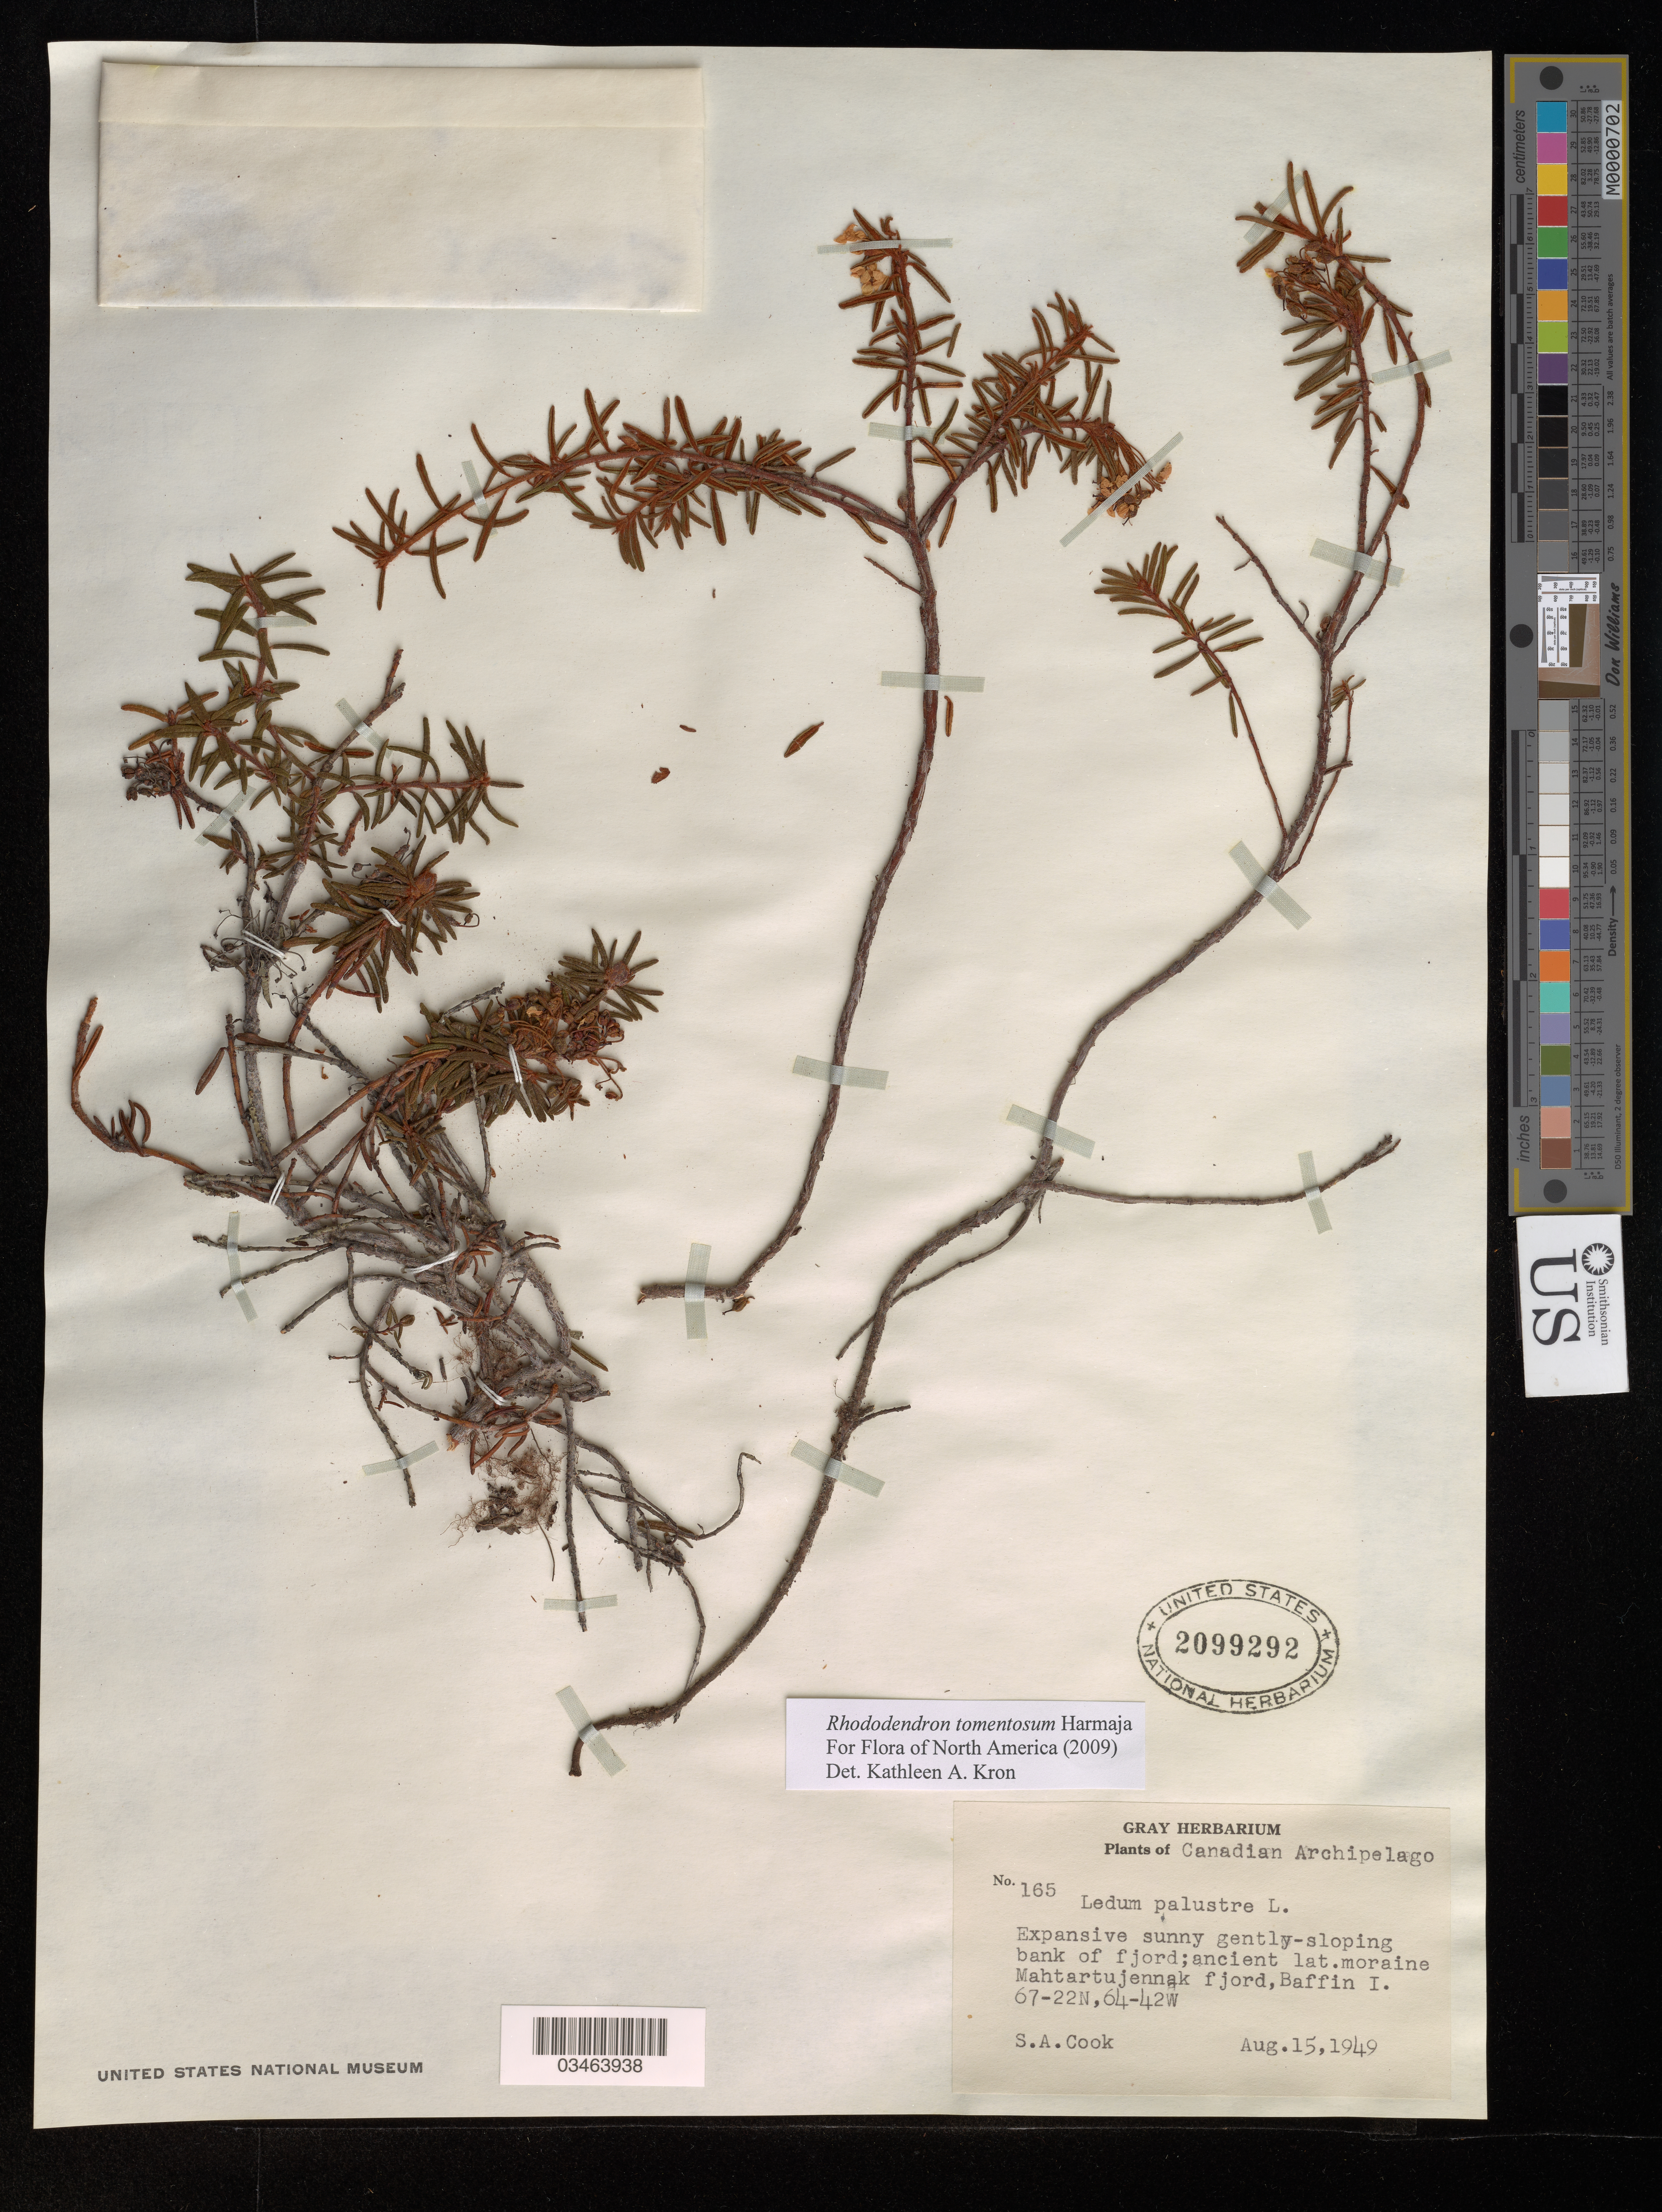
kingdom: Plantae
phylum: Tracheophyta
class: Magnoliopsida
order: Ericales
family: Ericaceae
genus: Rhododendron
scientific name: Rhododendron tomentosum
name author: Harmaja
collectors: S. A. Cook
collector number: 165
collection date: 1949-08-15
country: Canada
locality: Canadian Archipelago. Ancient lat. moraine Mahtartujennak fjord, Baffin I.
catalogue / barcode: US 2099292